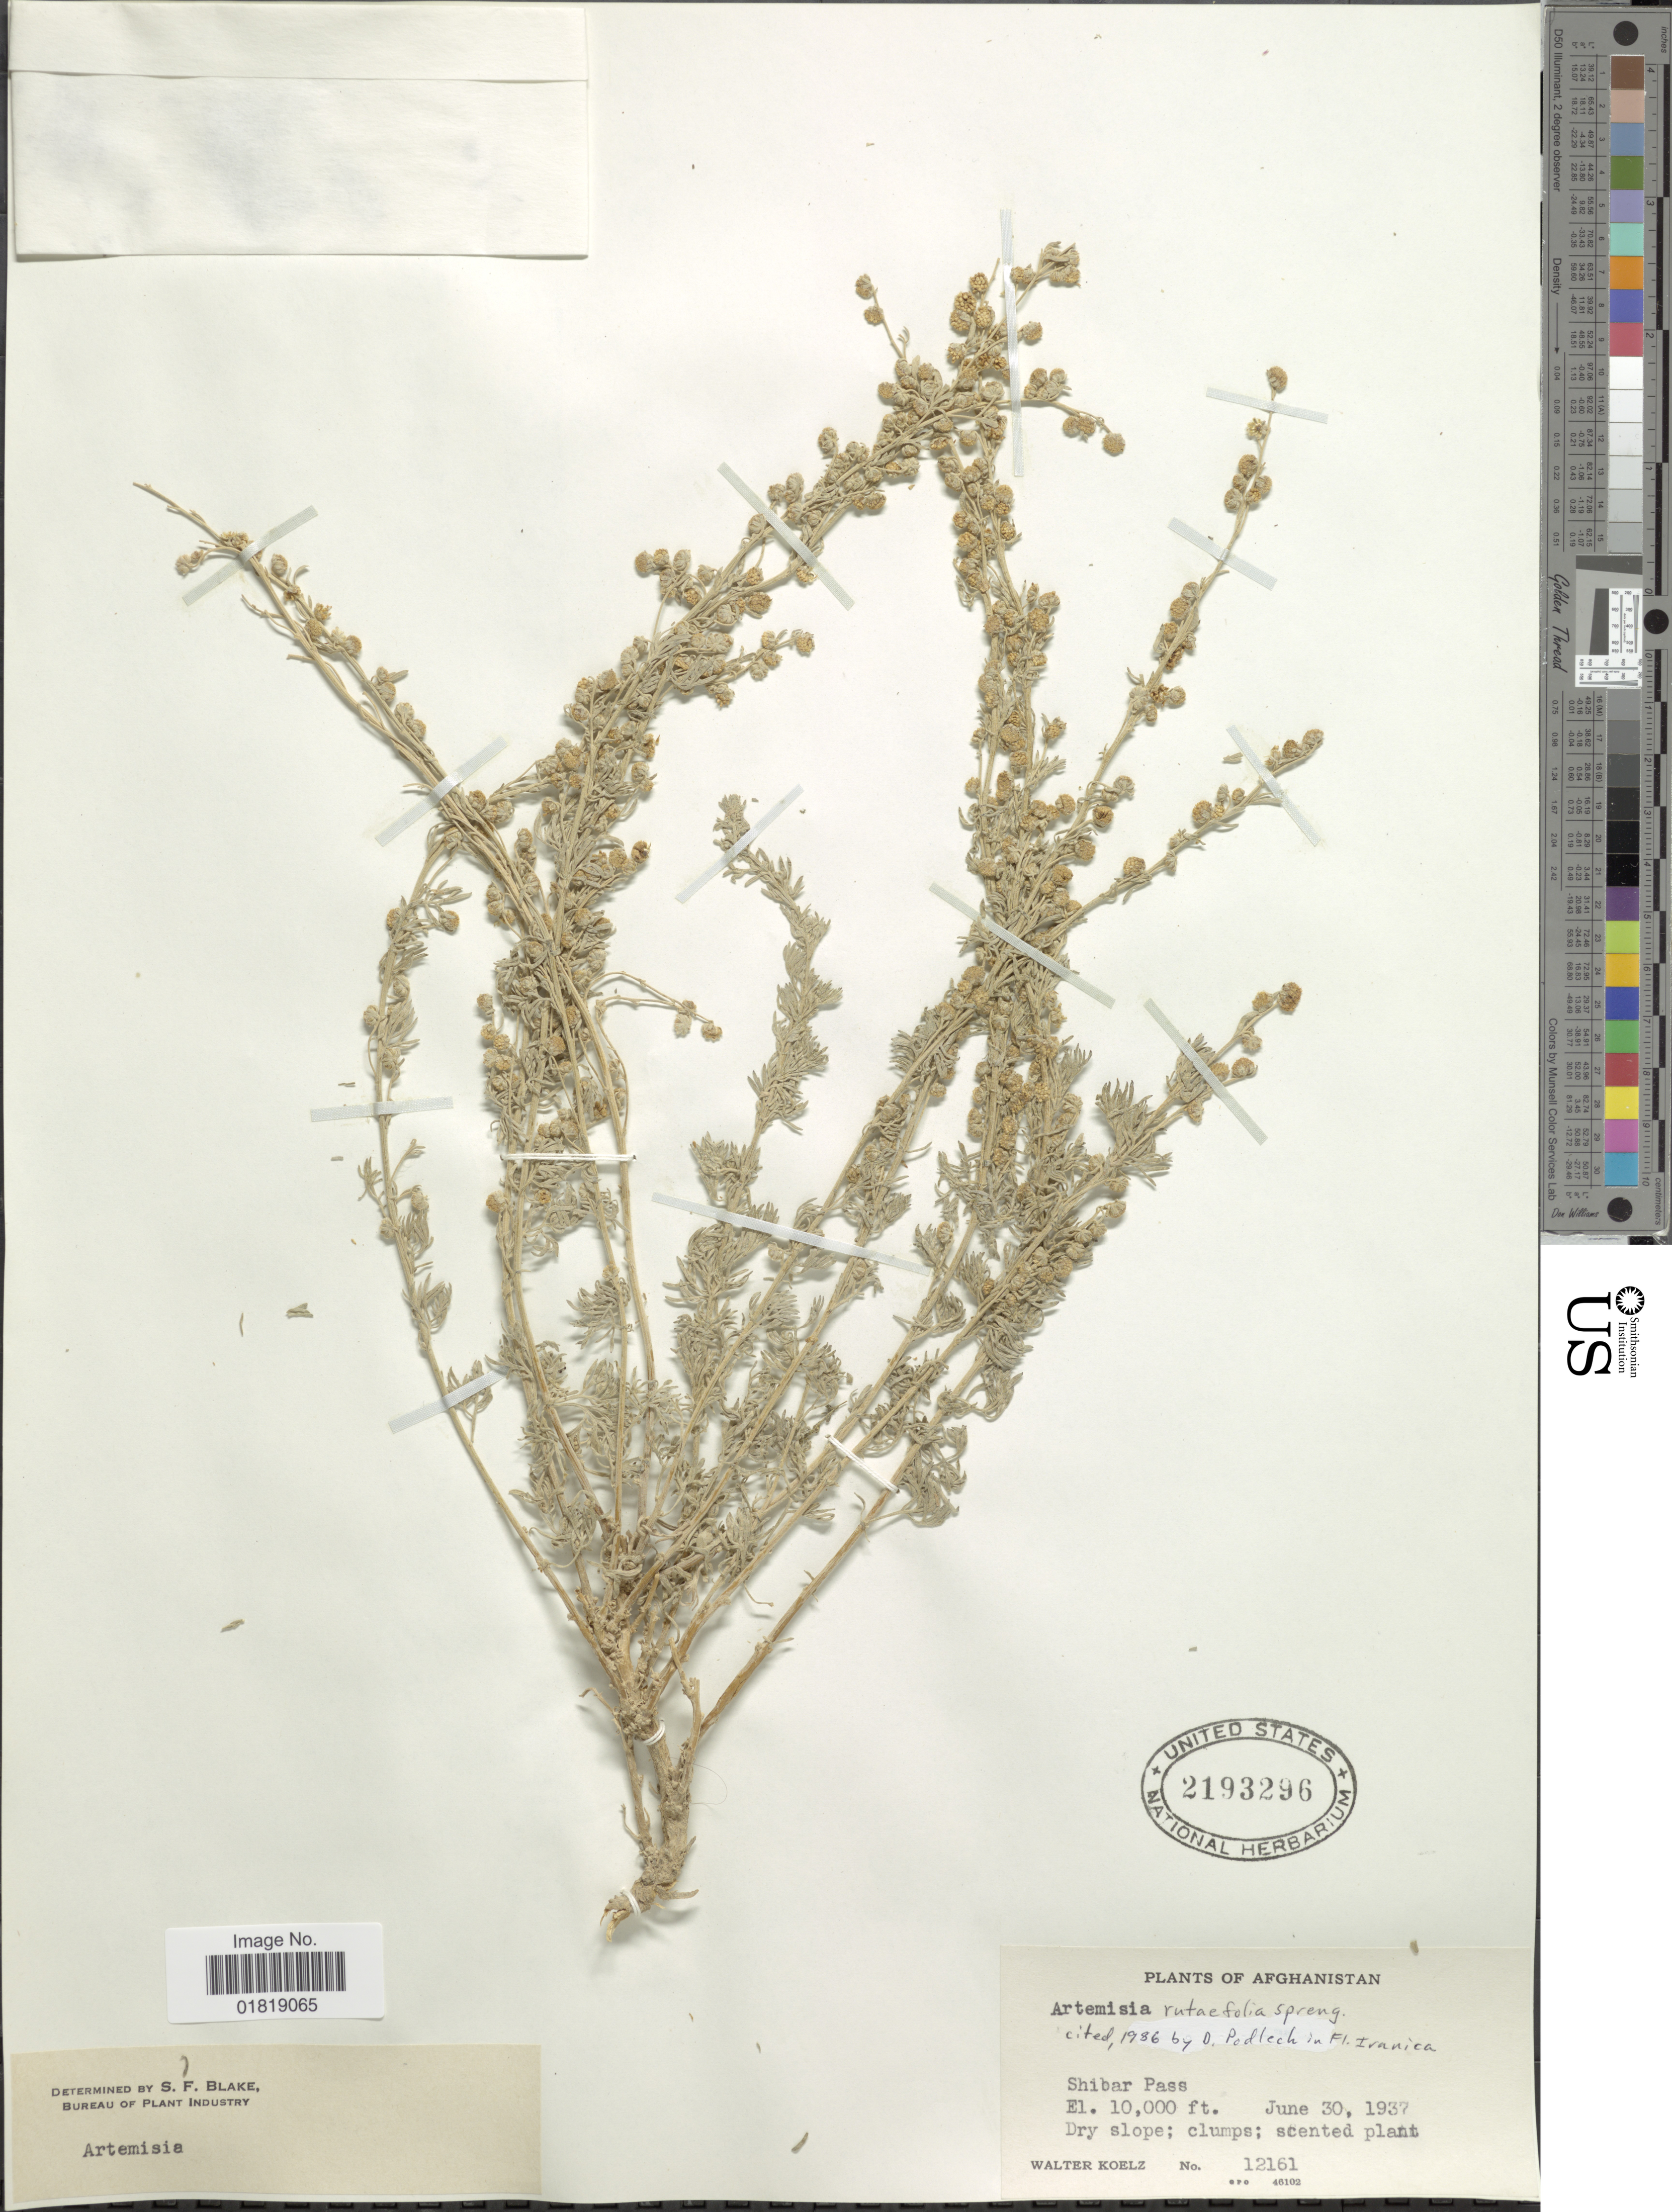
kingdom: Plantae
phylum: Tracheophyta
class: Magnoliopsida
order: Asterales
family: Asteraceae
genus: Artemisia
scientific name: Artemisia rutifolia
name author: Steph. ex Spreng.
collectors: W. N. Koelz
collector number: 12161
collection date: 1937-06-30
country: Afghanistan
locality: Shibar Pass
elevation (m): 3048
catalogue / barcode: US 2193296